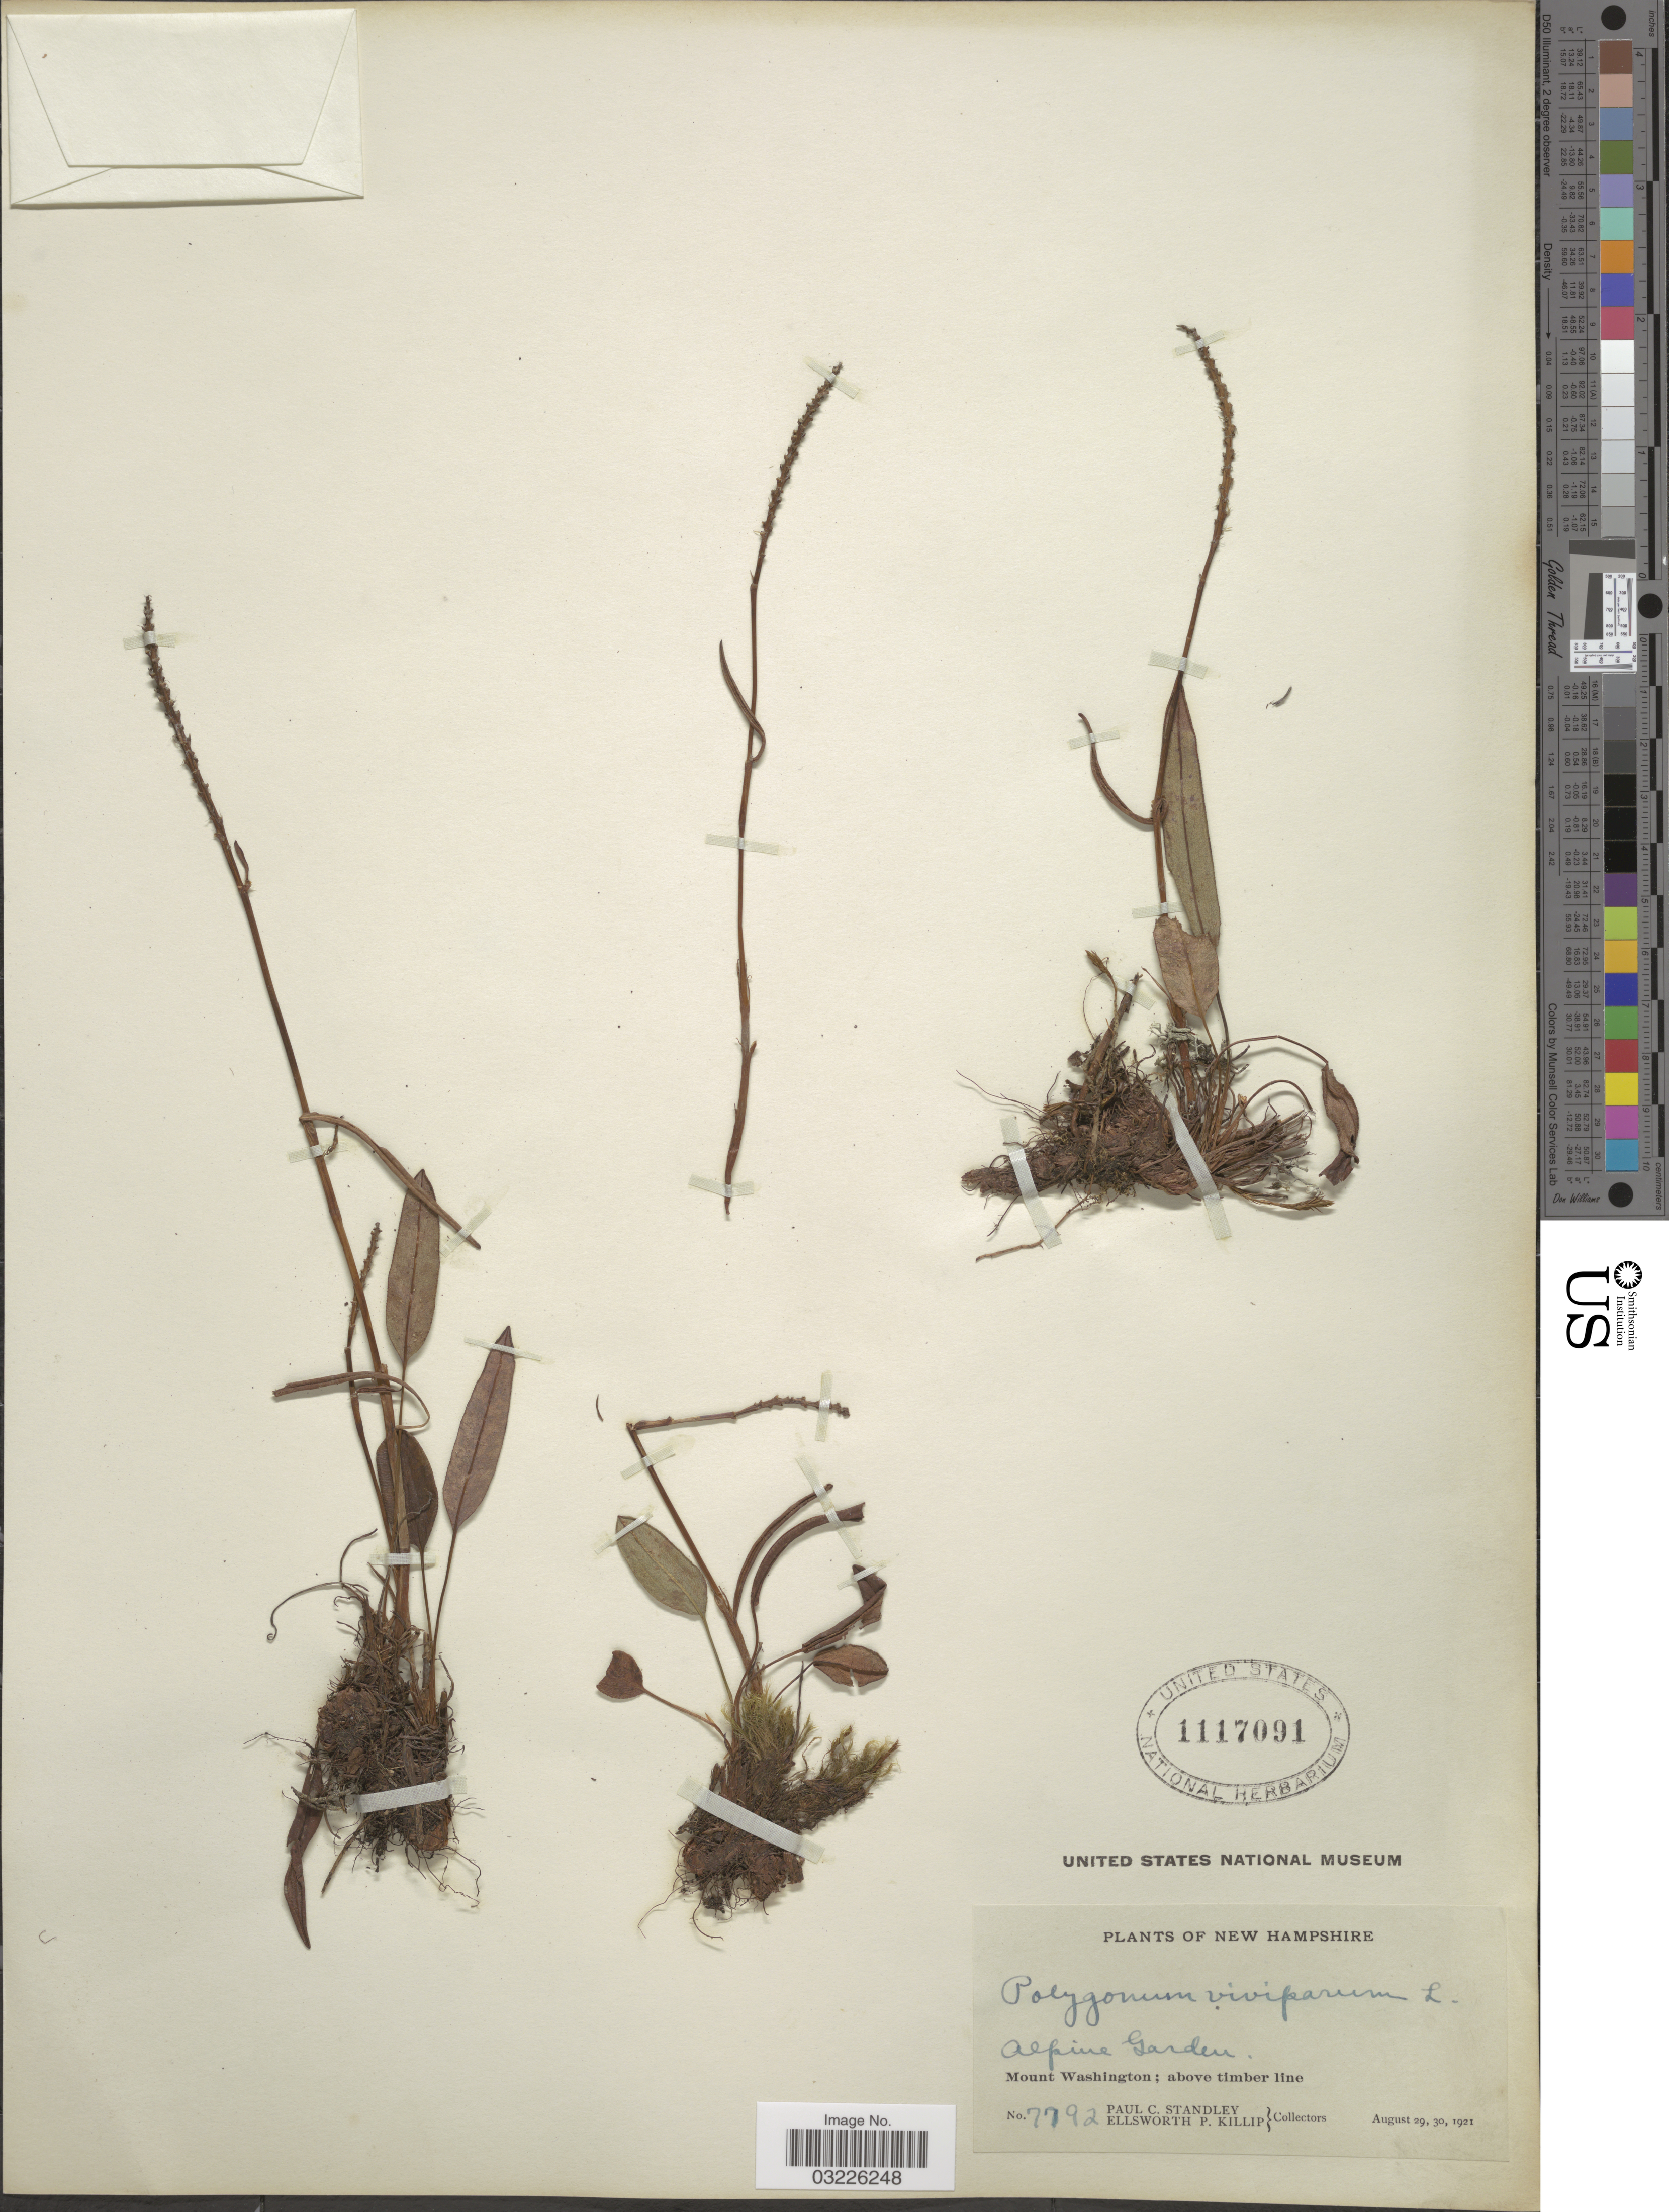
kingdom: Plantae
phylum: Tracheophyta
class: Magnoliopsida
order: Caryophyllales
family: Polygonaceae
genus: Bistorta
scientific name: Bistorta vivipara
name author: (L.) Delarbre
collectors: P. C. Standley & E. P. Killip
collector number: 7792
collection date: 1921-08-29/1921-08-30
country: United States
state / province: New Hampshire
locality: Alpine Garden. Mount Washington; above timber line.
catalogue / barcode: US 1117091